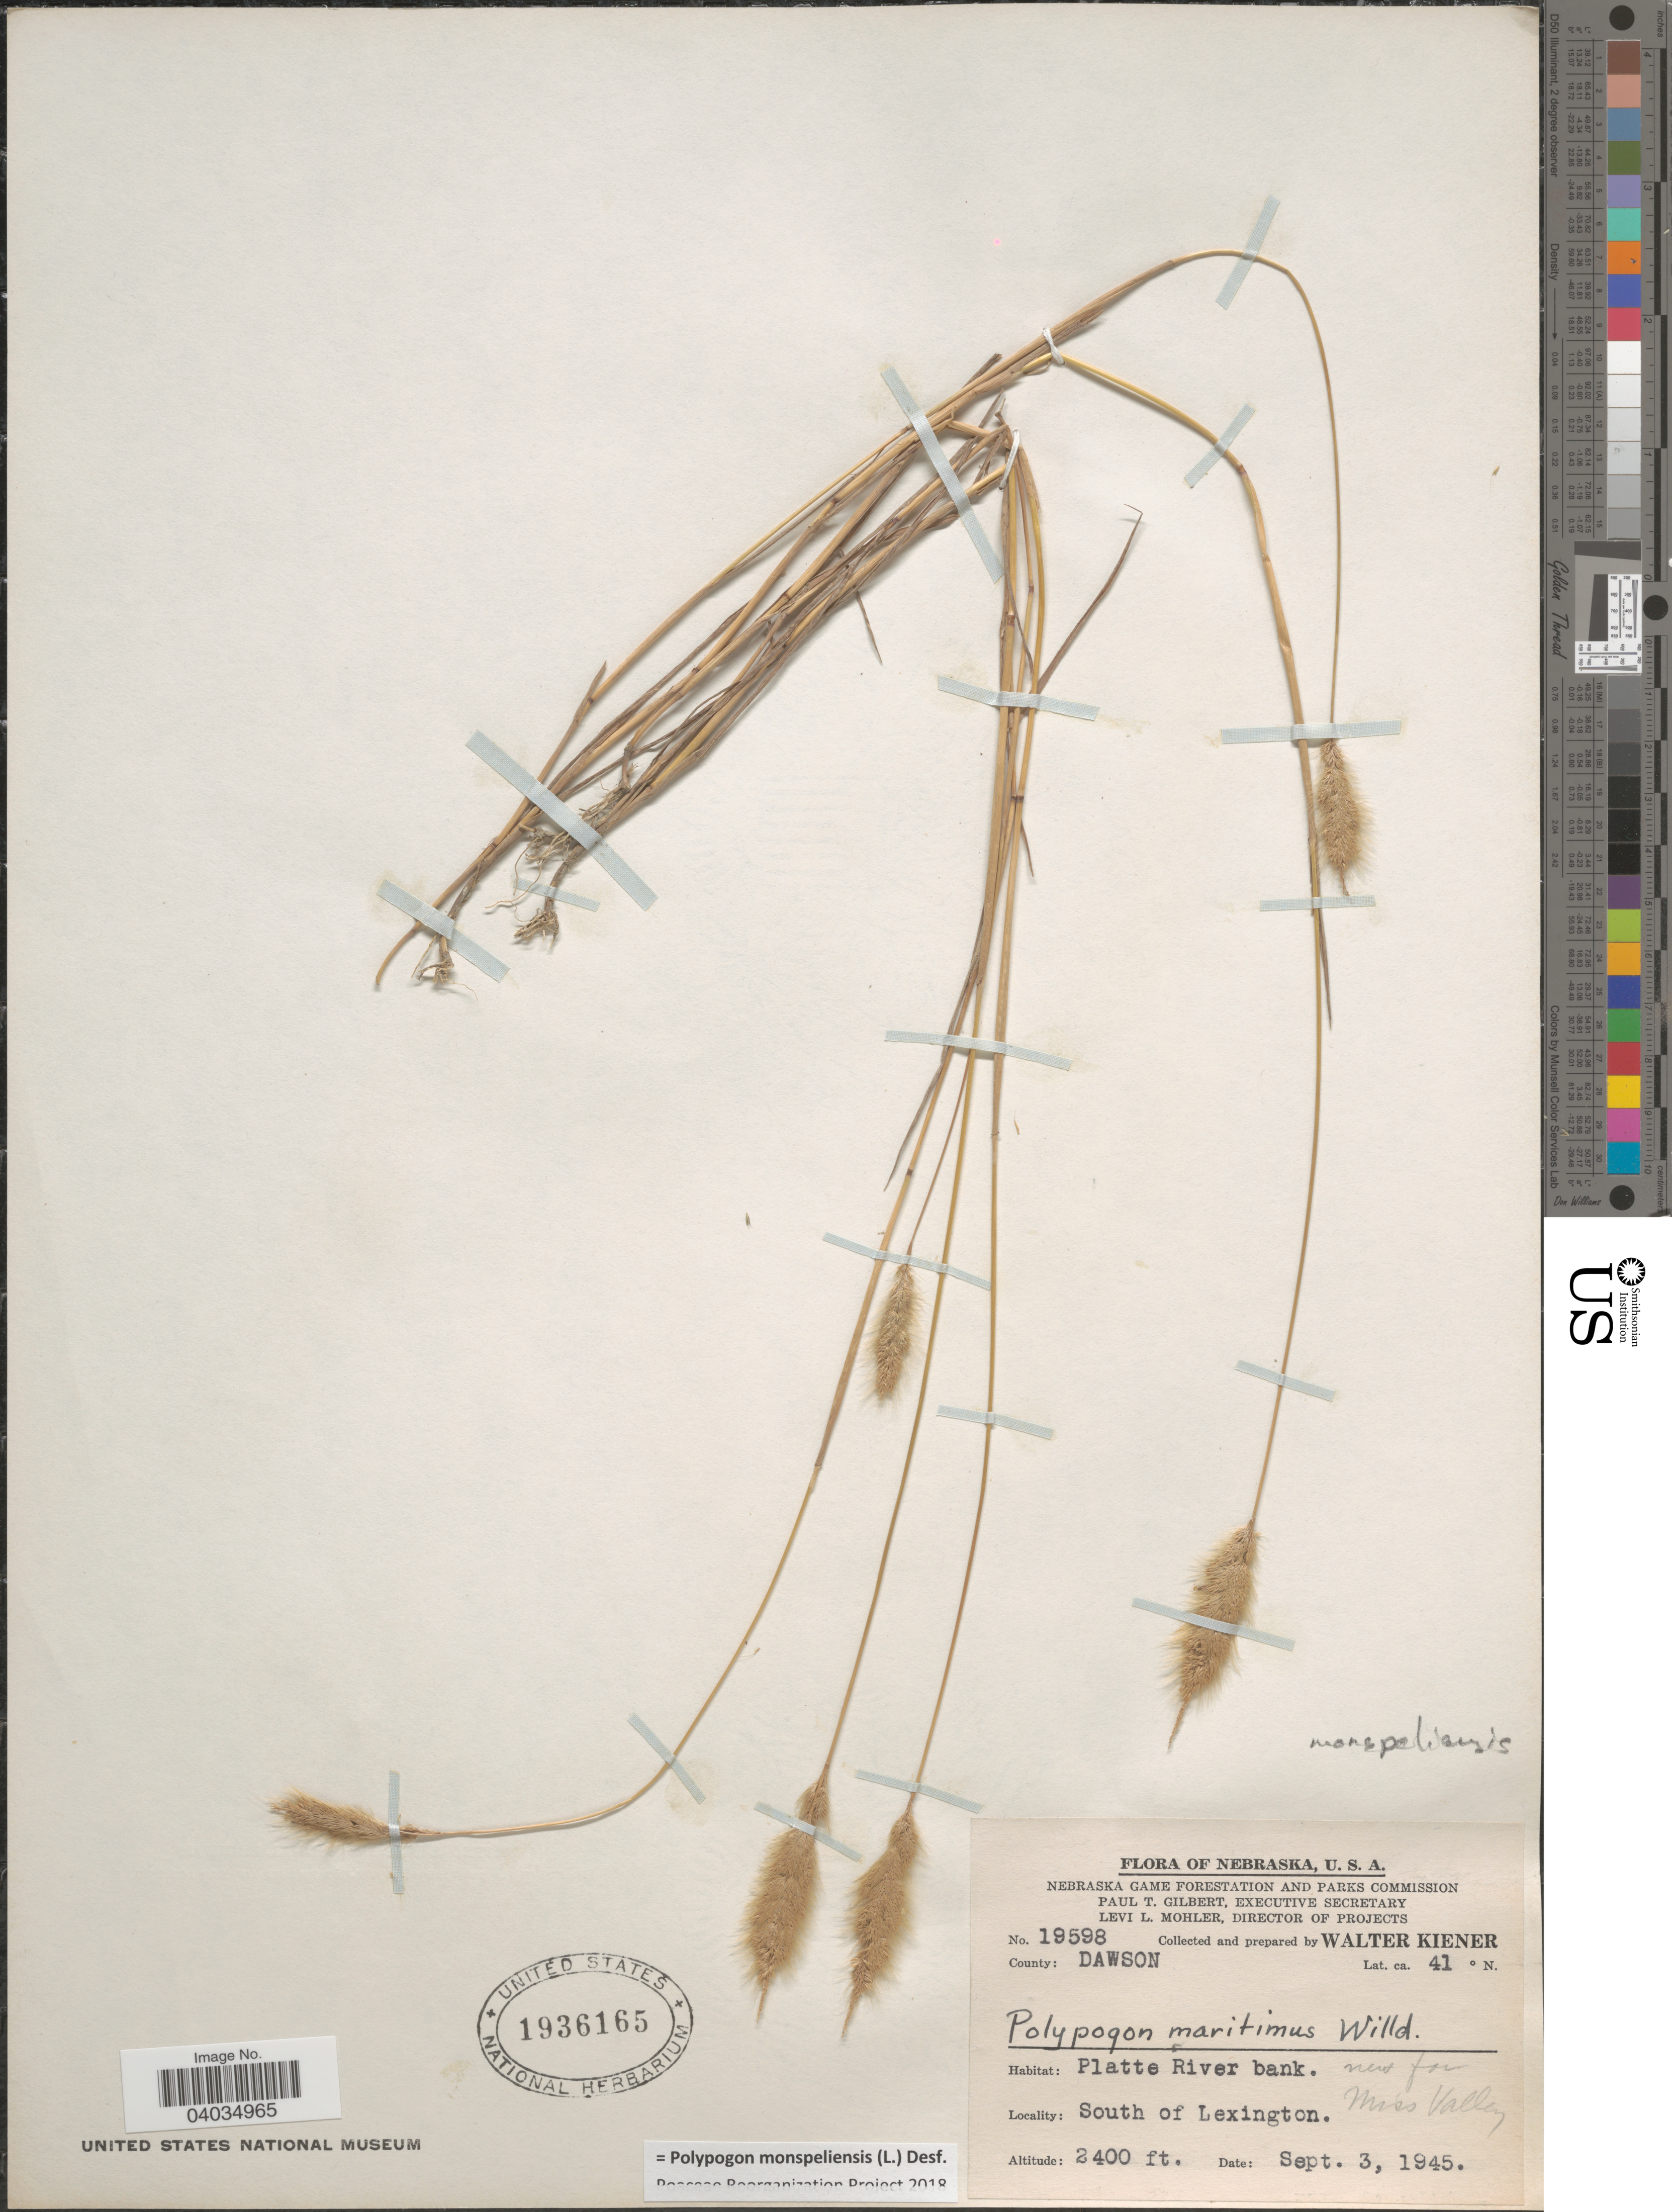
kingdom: Plantae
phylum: Tracheophyta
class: Liliopsida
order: Poales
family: Poaceae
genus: Polypogon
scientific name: Polypogon monspeliensis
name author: (L.) Desf.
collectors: W. Kiener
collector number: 19598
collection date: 1945-09-03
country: United States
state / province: Nebraska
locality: County: Dawson. Platte River bank. South of Lexington.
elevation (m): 732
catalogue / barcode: US 1936165